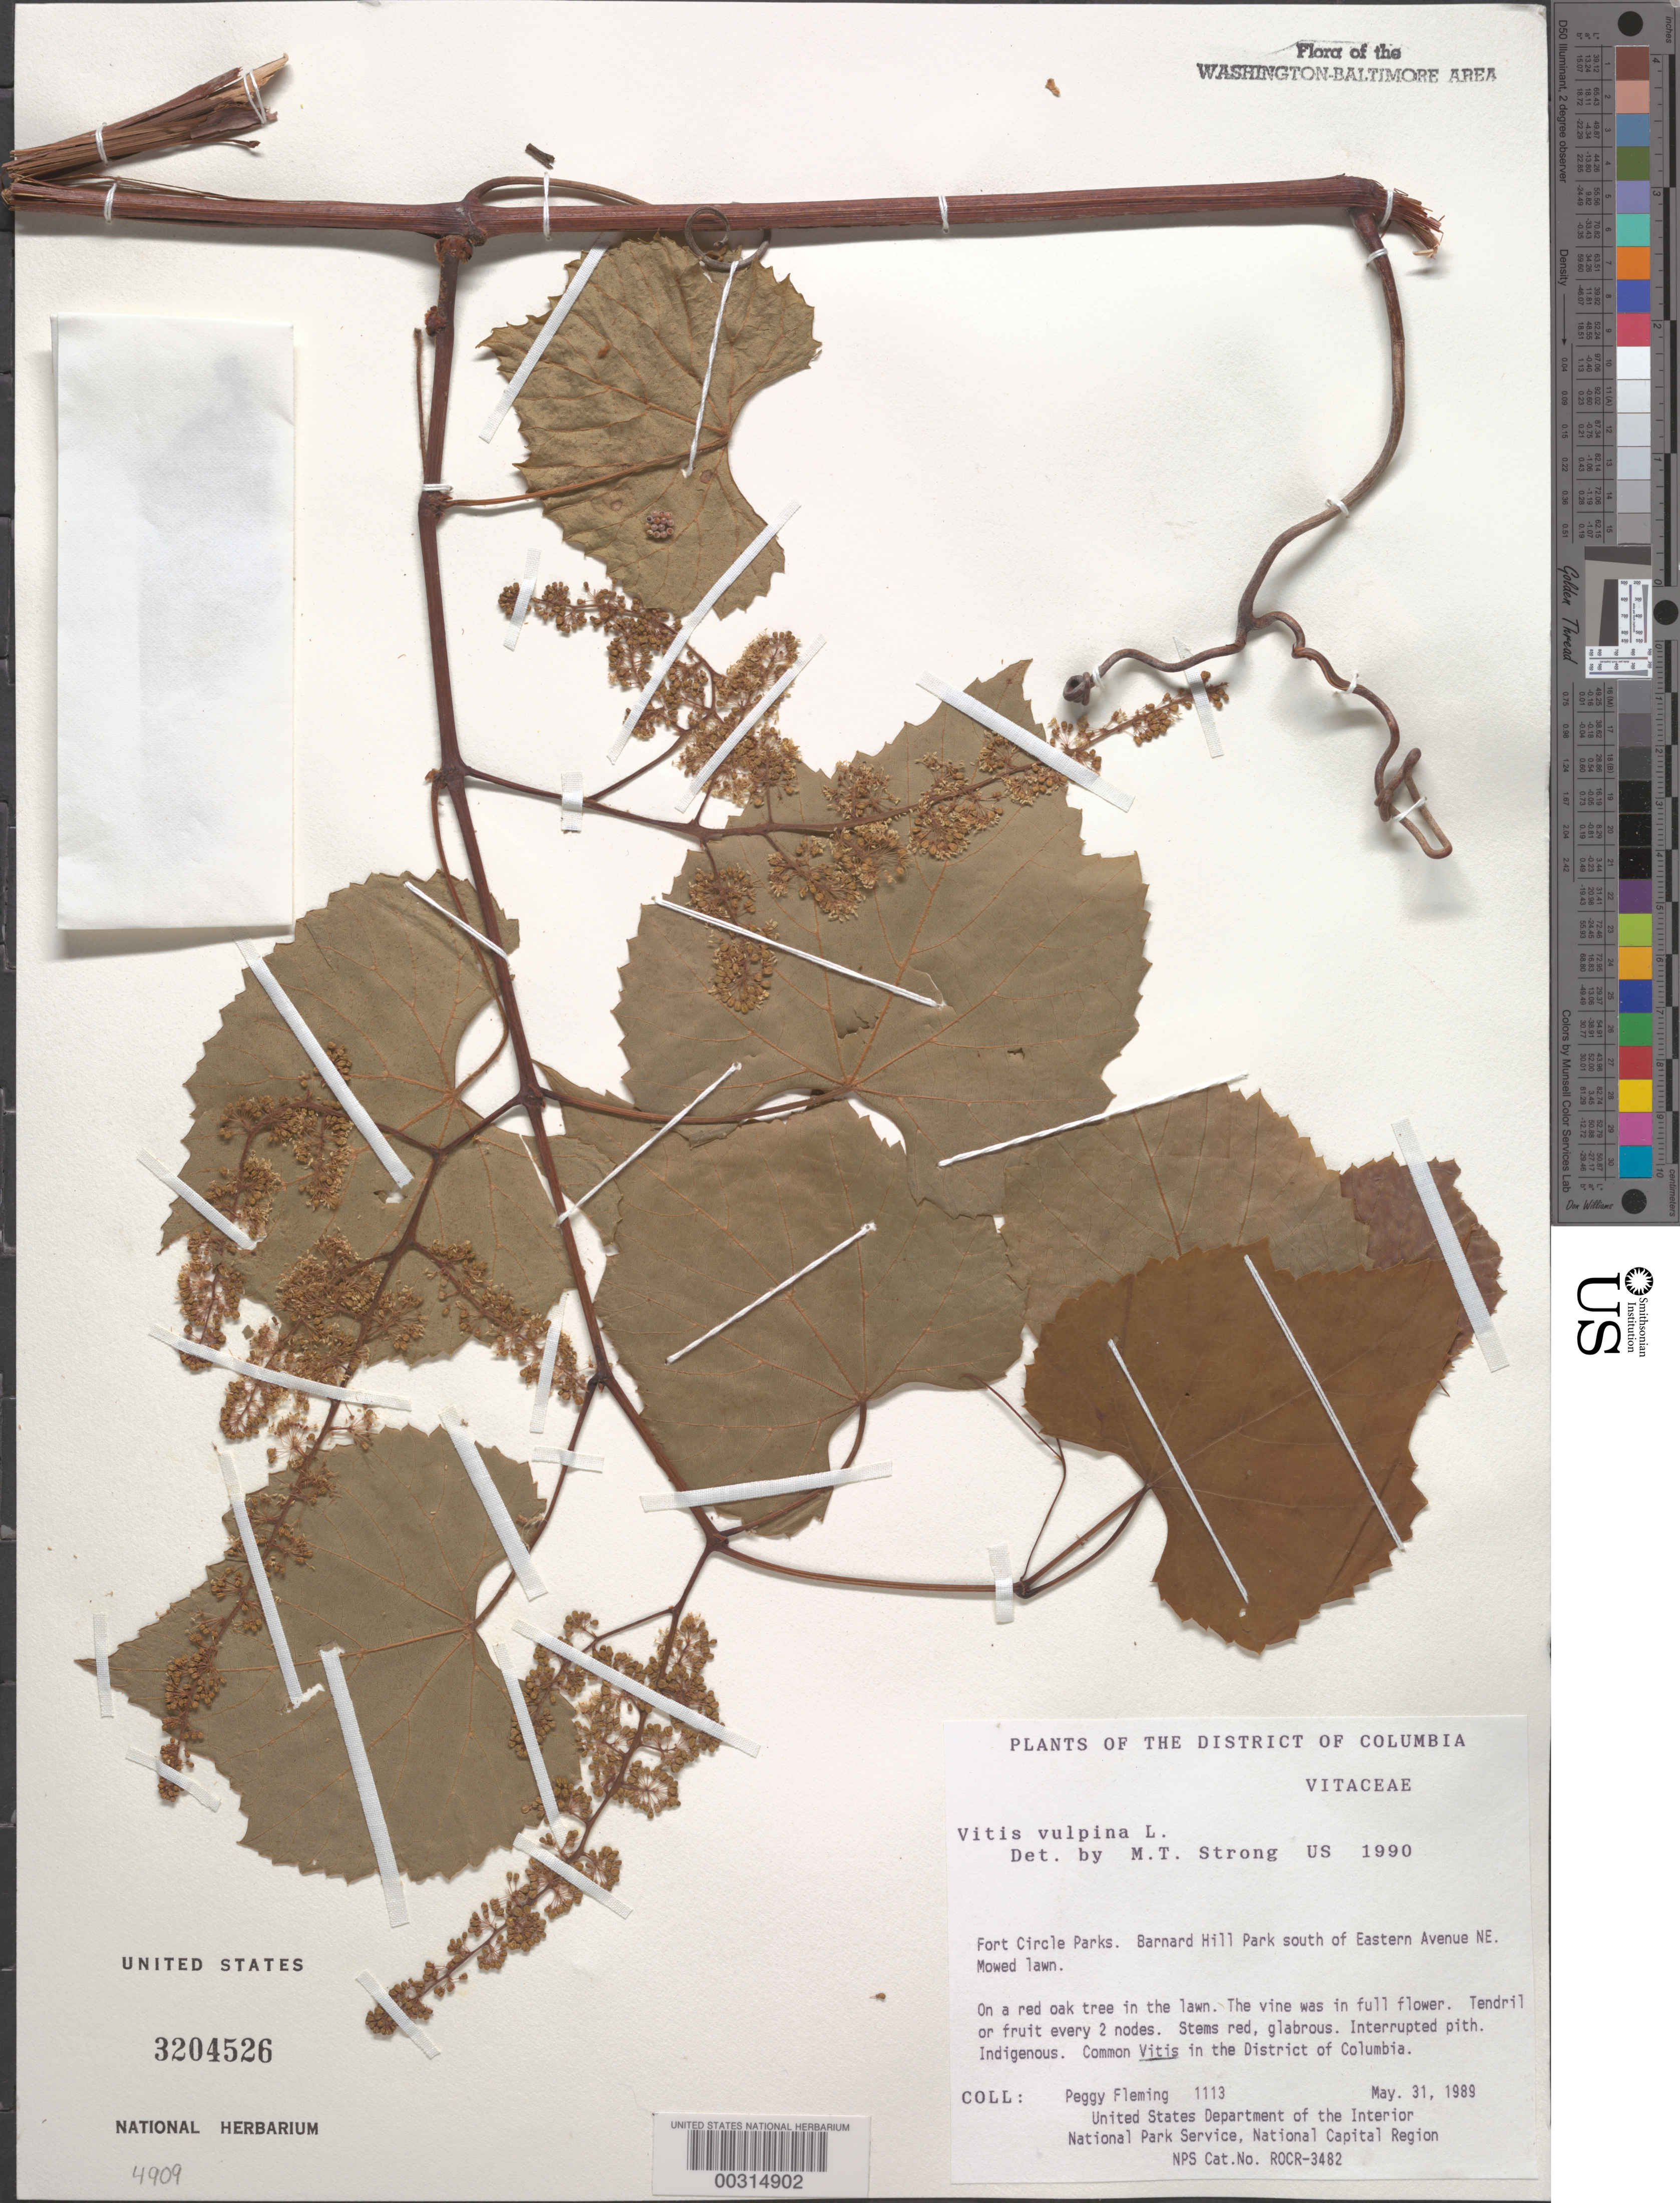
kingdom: Plantae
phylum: Tracheophyta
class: Magnoliopsida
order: Vitales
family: Vitaceae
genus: Vitis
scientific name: Vitis vulpina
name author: L.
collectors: P. Fleming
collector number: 1113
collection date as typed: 31 May 1989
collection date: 1989-05-31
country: United States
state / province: District of Columbia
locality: Fort Circle Parks, Barnard Hill Park S of Eastern Ave NE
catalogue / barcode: US 3204526